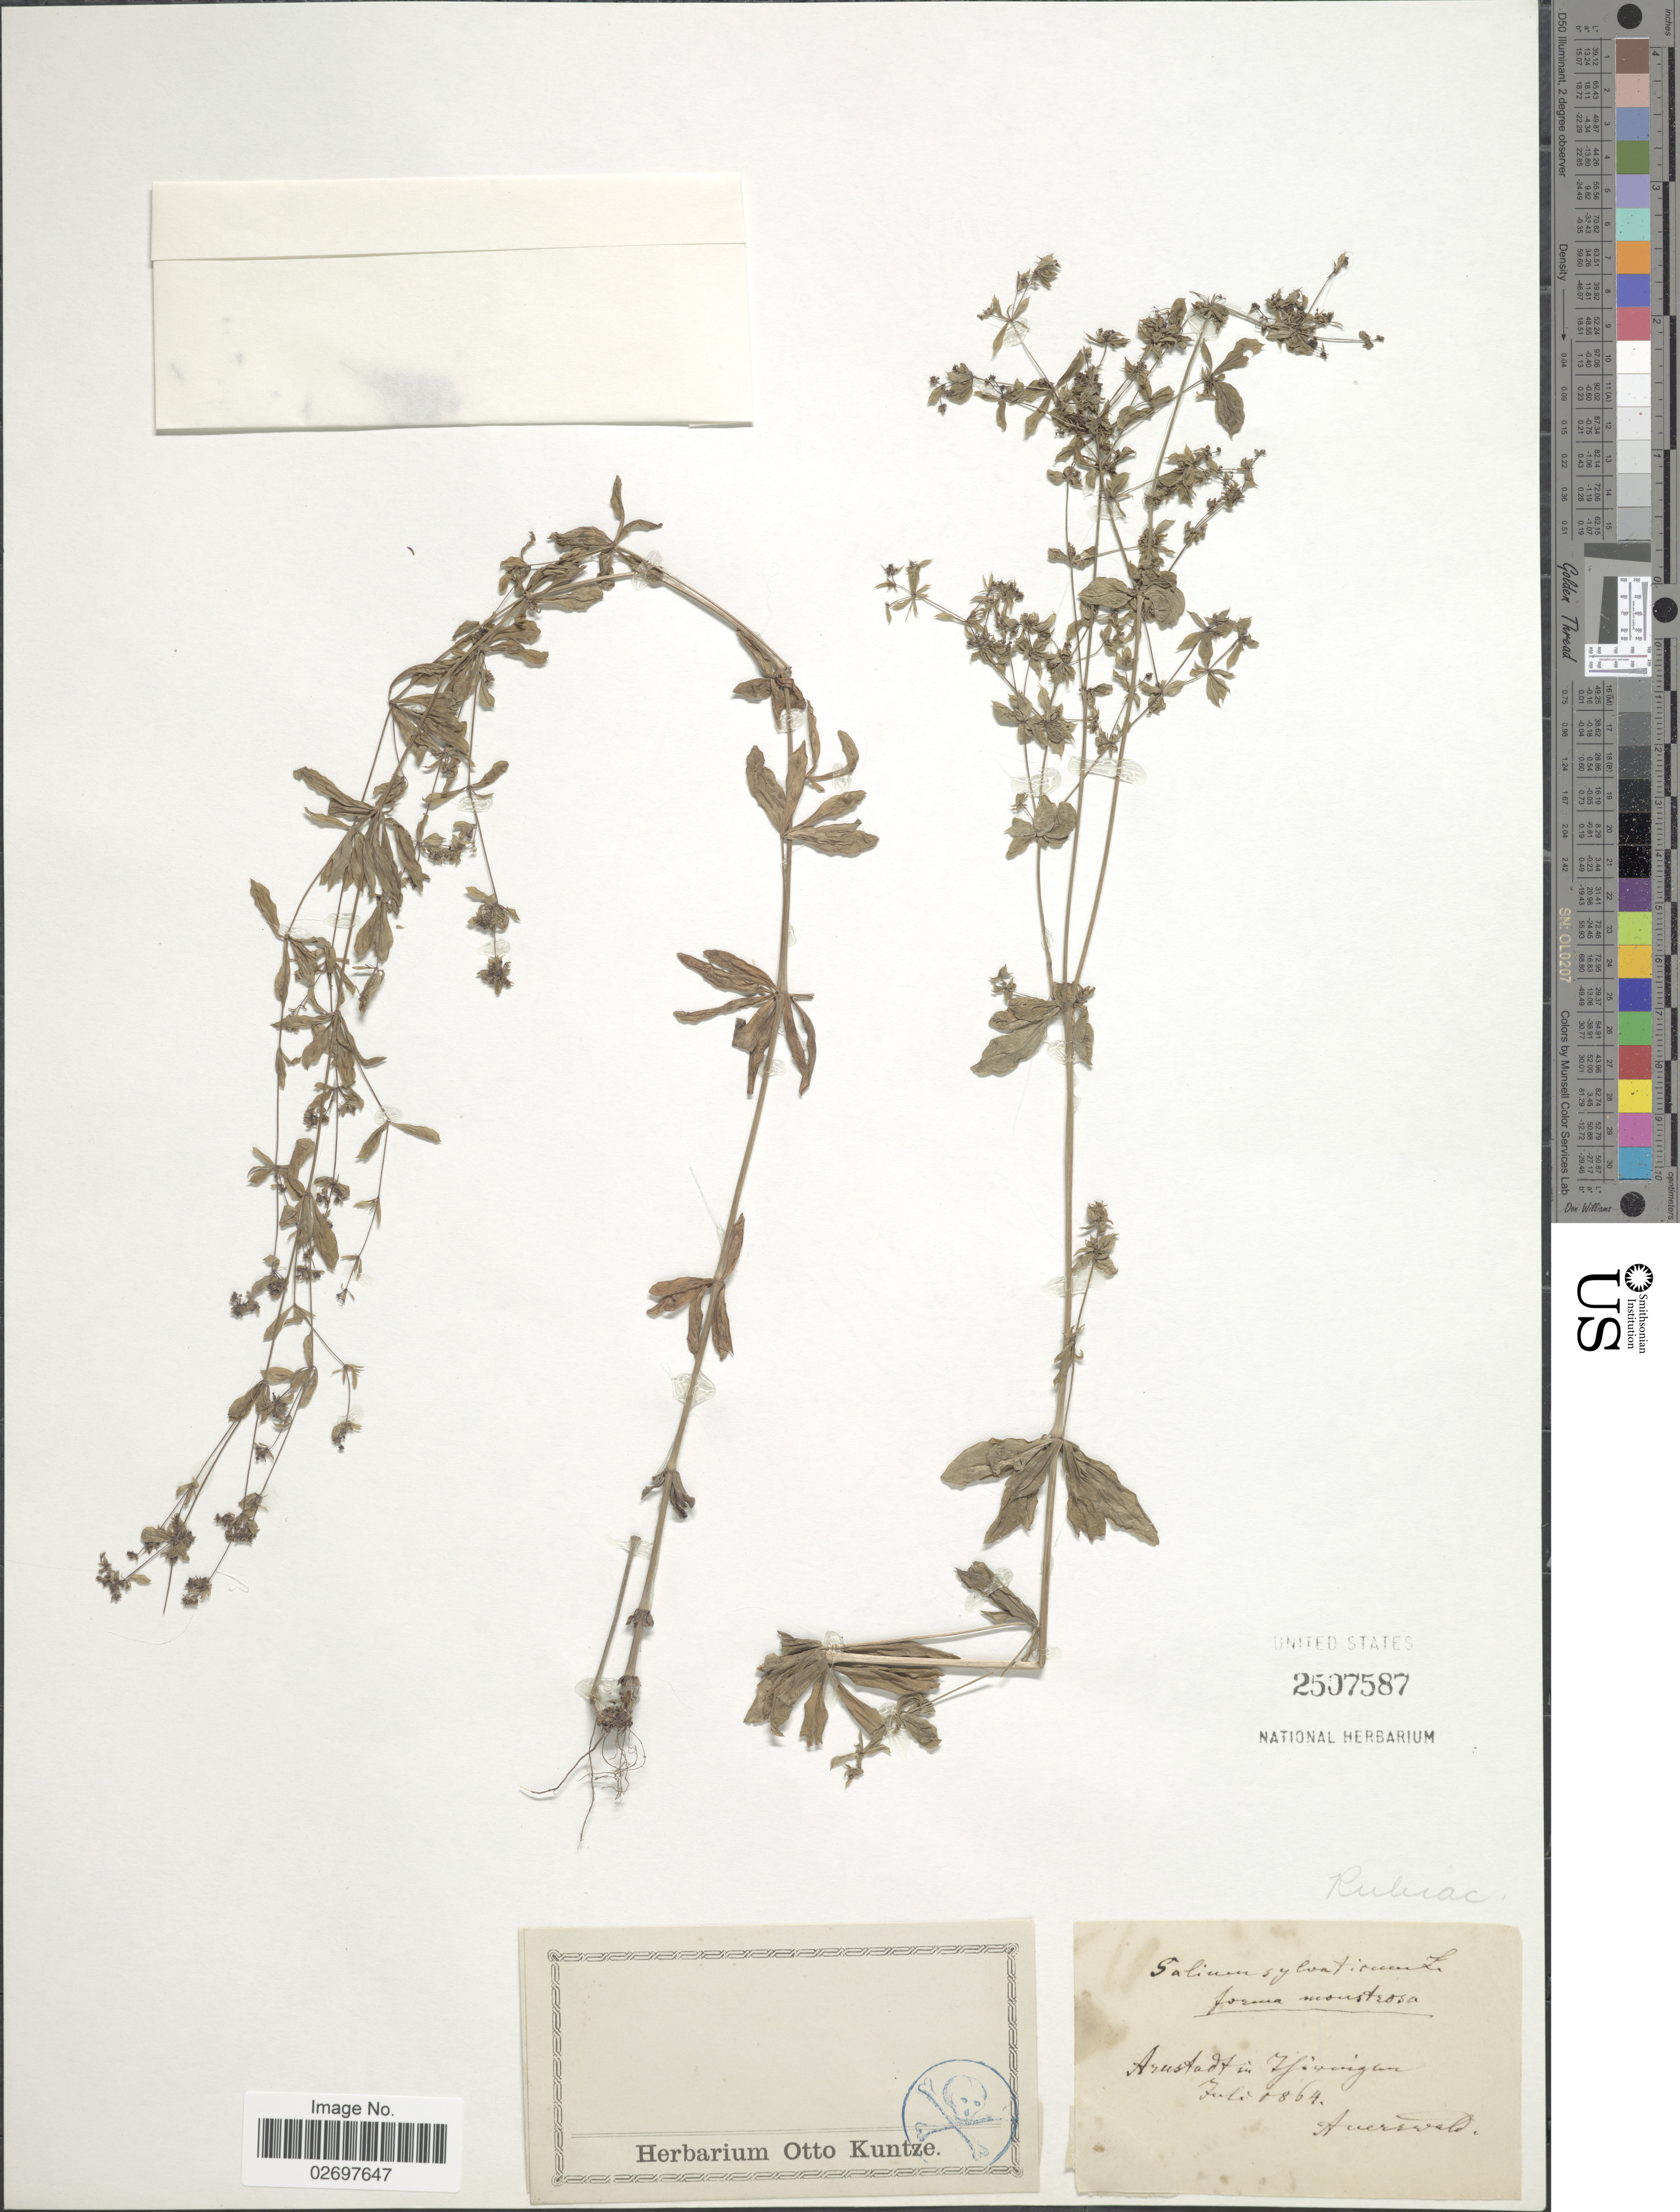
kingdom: Plantae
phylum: Tracheophyta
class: Magnoliopsida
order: Gentianales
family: Rubiaceae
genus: Galium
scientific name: Galium sylvestre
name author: Scop.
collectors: Auerswald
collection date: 1864-07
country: Germany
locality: Arnstadt in Ifinningen [interpreted]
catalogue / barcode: US 2507587